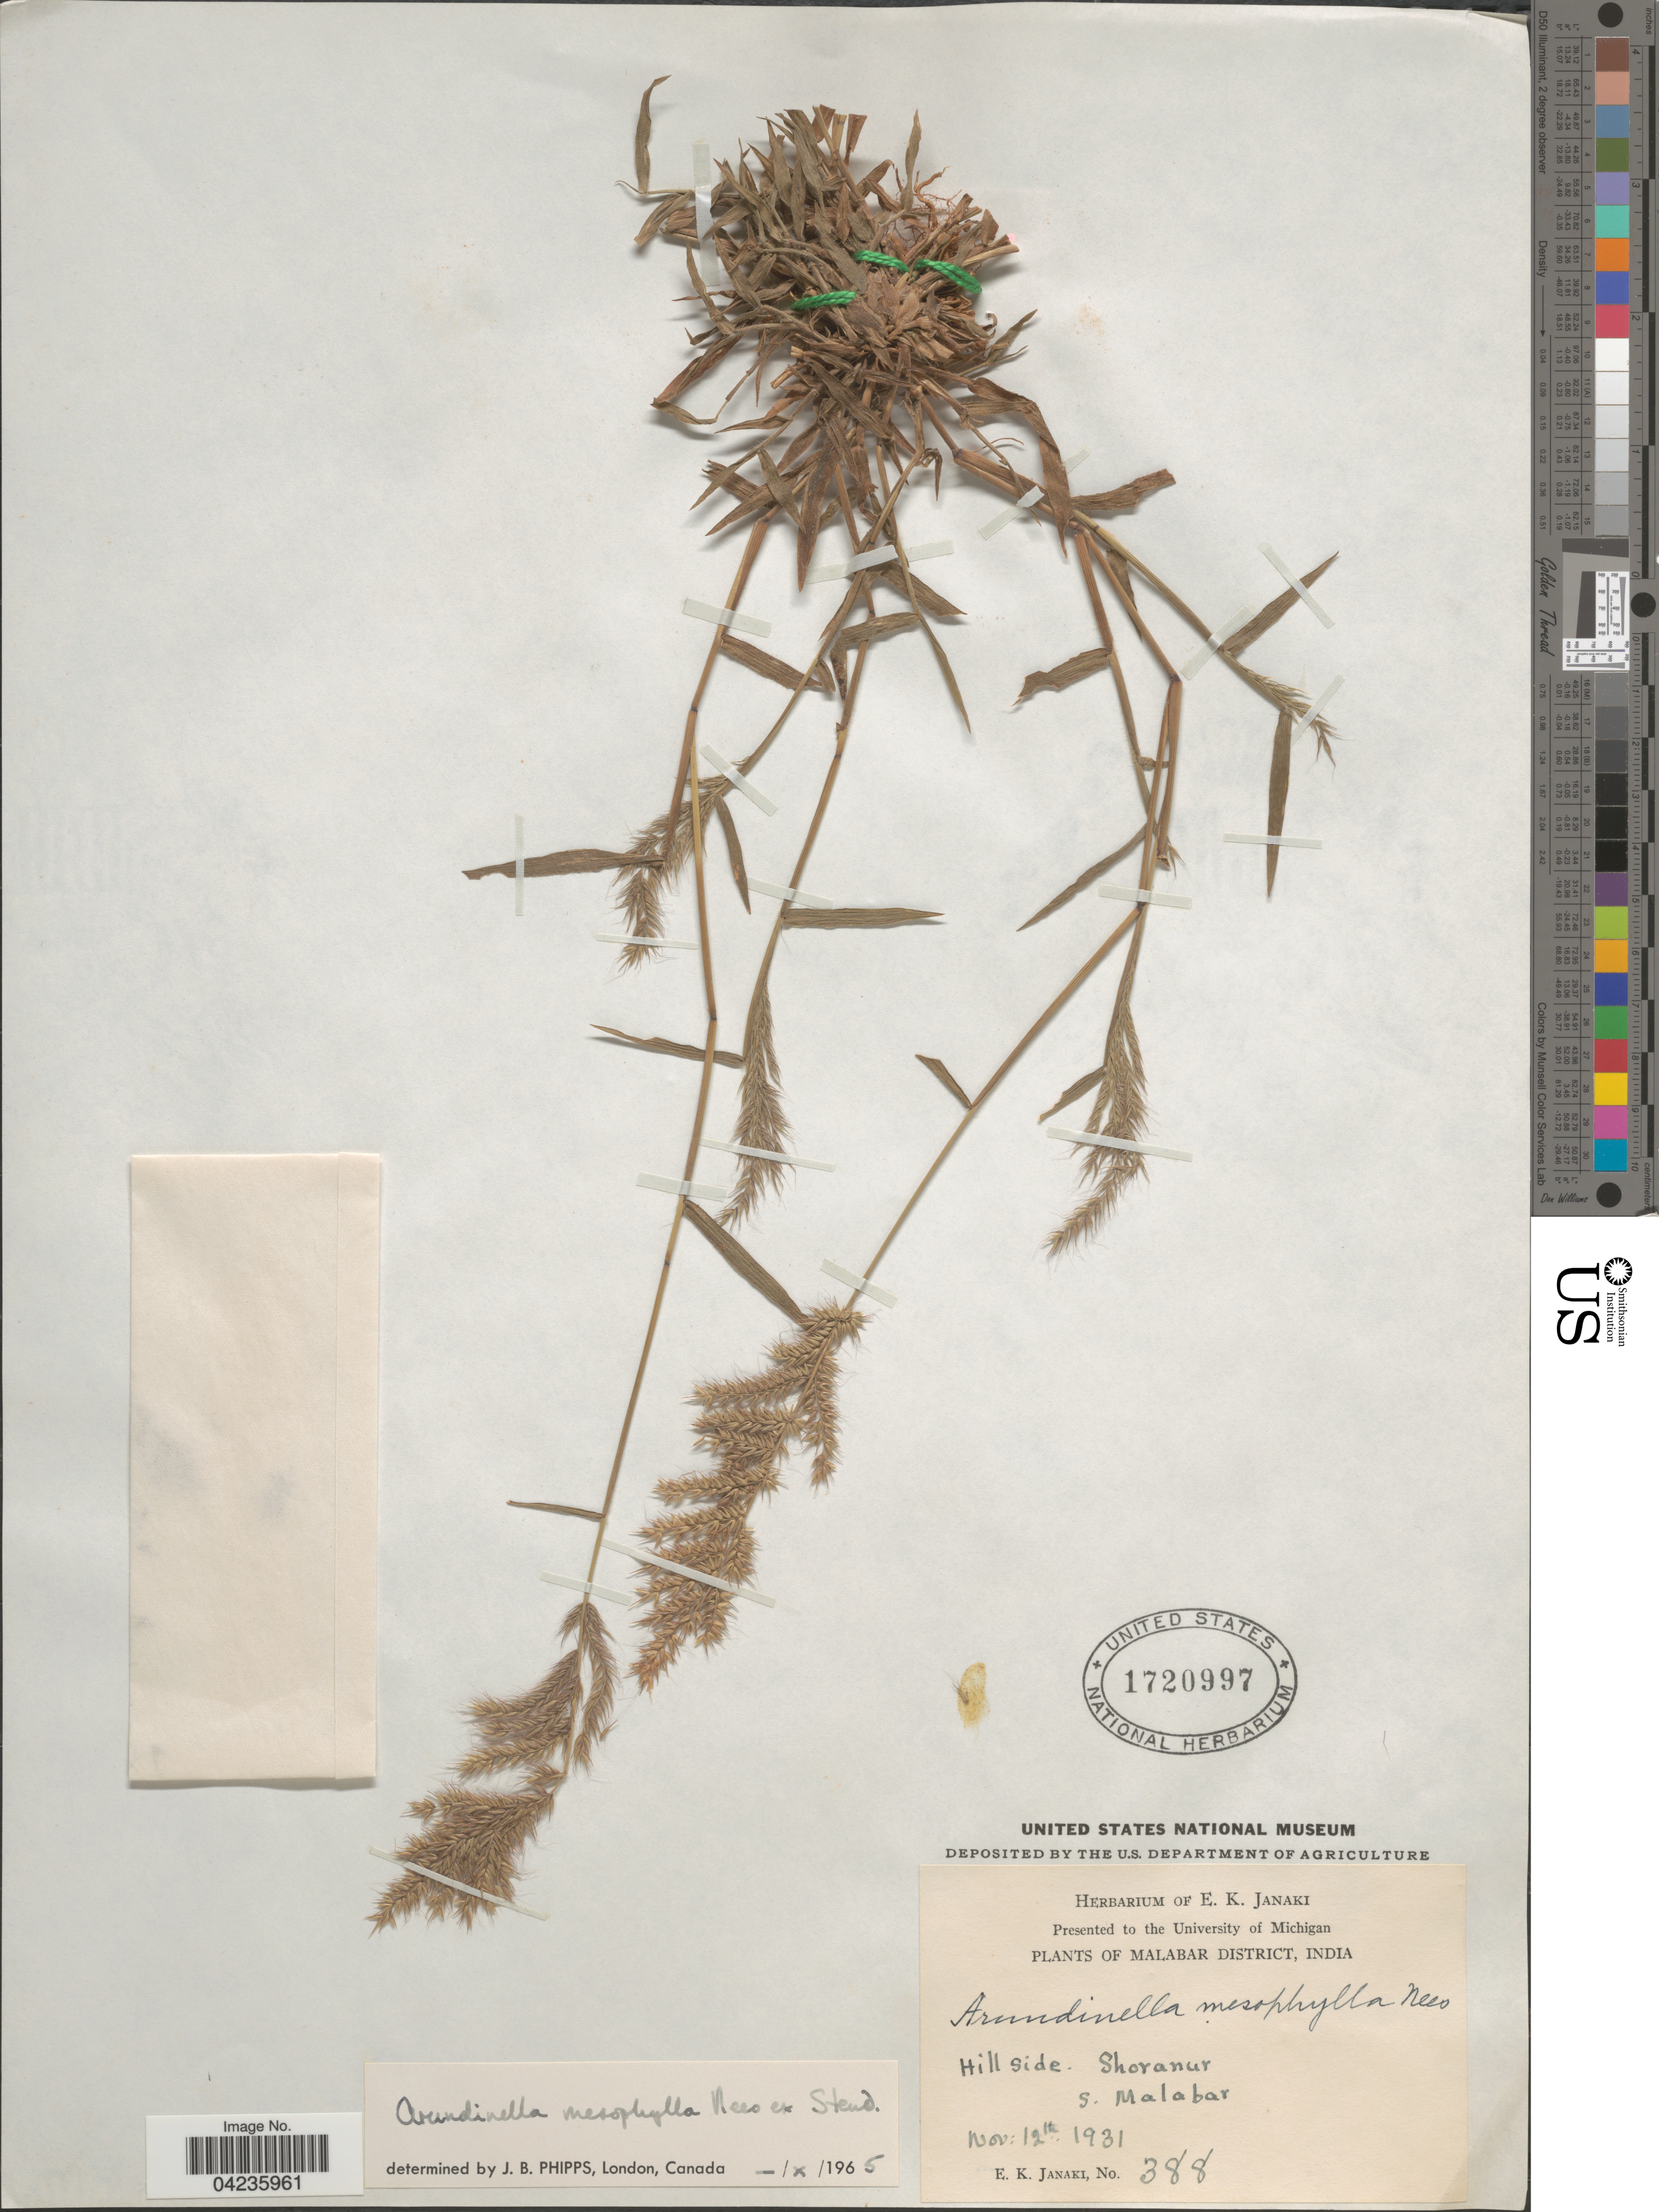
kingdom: Plantae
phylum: Tracheophyta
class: Liliopsida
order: Poales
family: Poaceae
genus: Arundinella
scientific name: Arundinella mesophylla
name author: Nees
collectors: E. Janaki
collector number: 388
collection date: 1931-11-12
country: India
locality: Malabar District. Hill side. Shoranur. S. Malabar.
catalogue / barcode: US 1720997